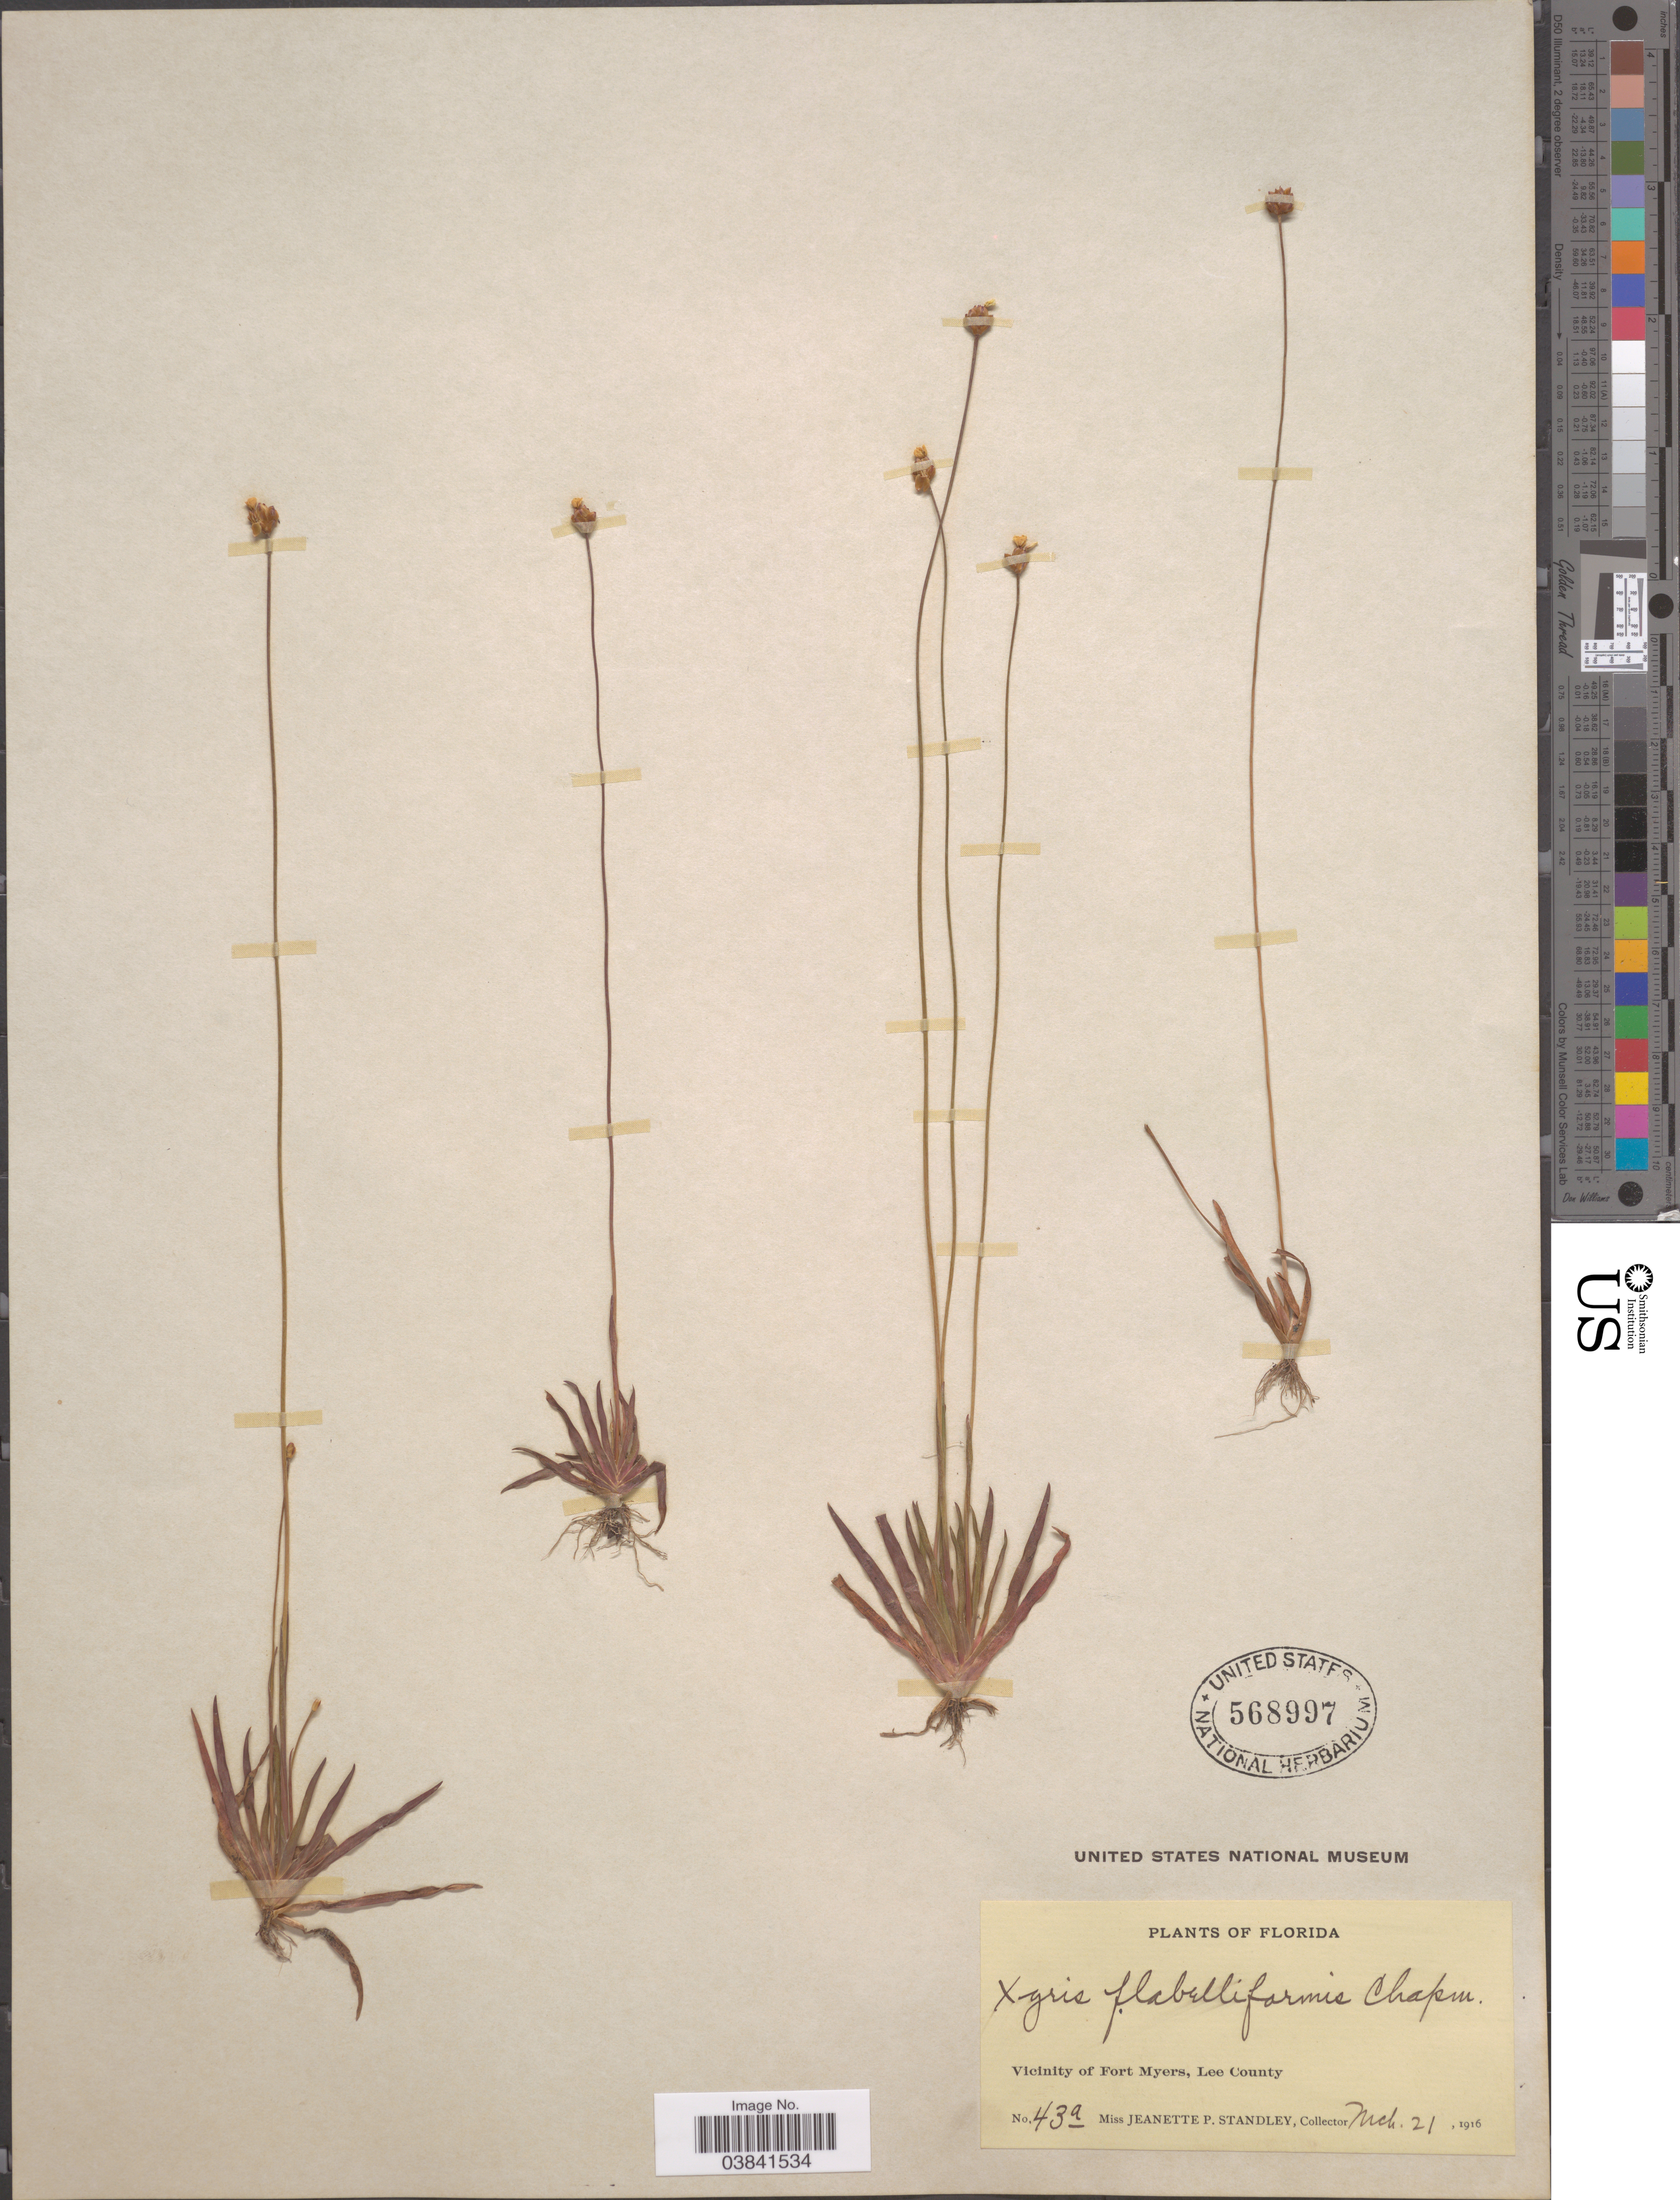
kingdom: Plantae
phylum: Tracheophyta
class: Liliopsida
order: Poales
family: Xyridaceae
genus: Xyris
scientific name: Xyris flabelliformis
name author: Chapm.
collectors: J. P. Standley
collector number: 43a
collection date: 1916-03-21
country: United States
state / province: Florida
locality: Vicinity of Fort Myers, Lee County.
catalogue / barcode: US 568997